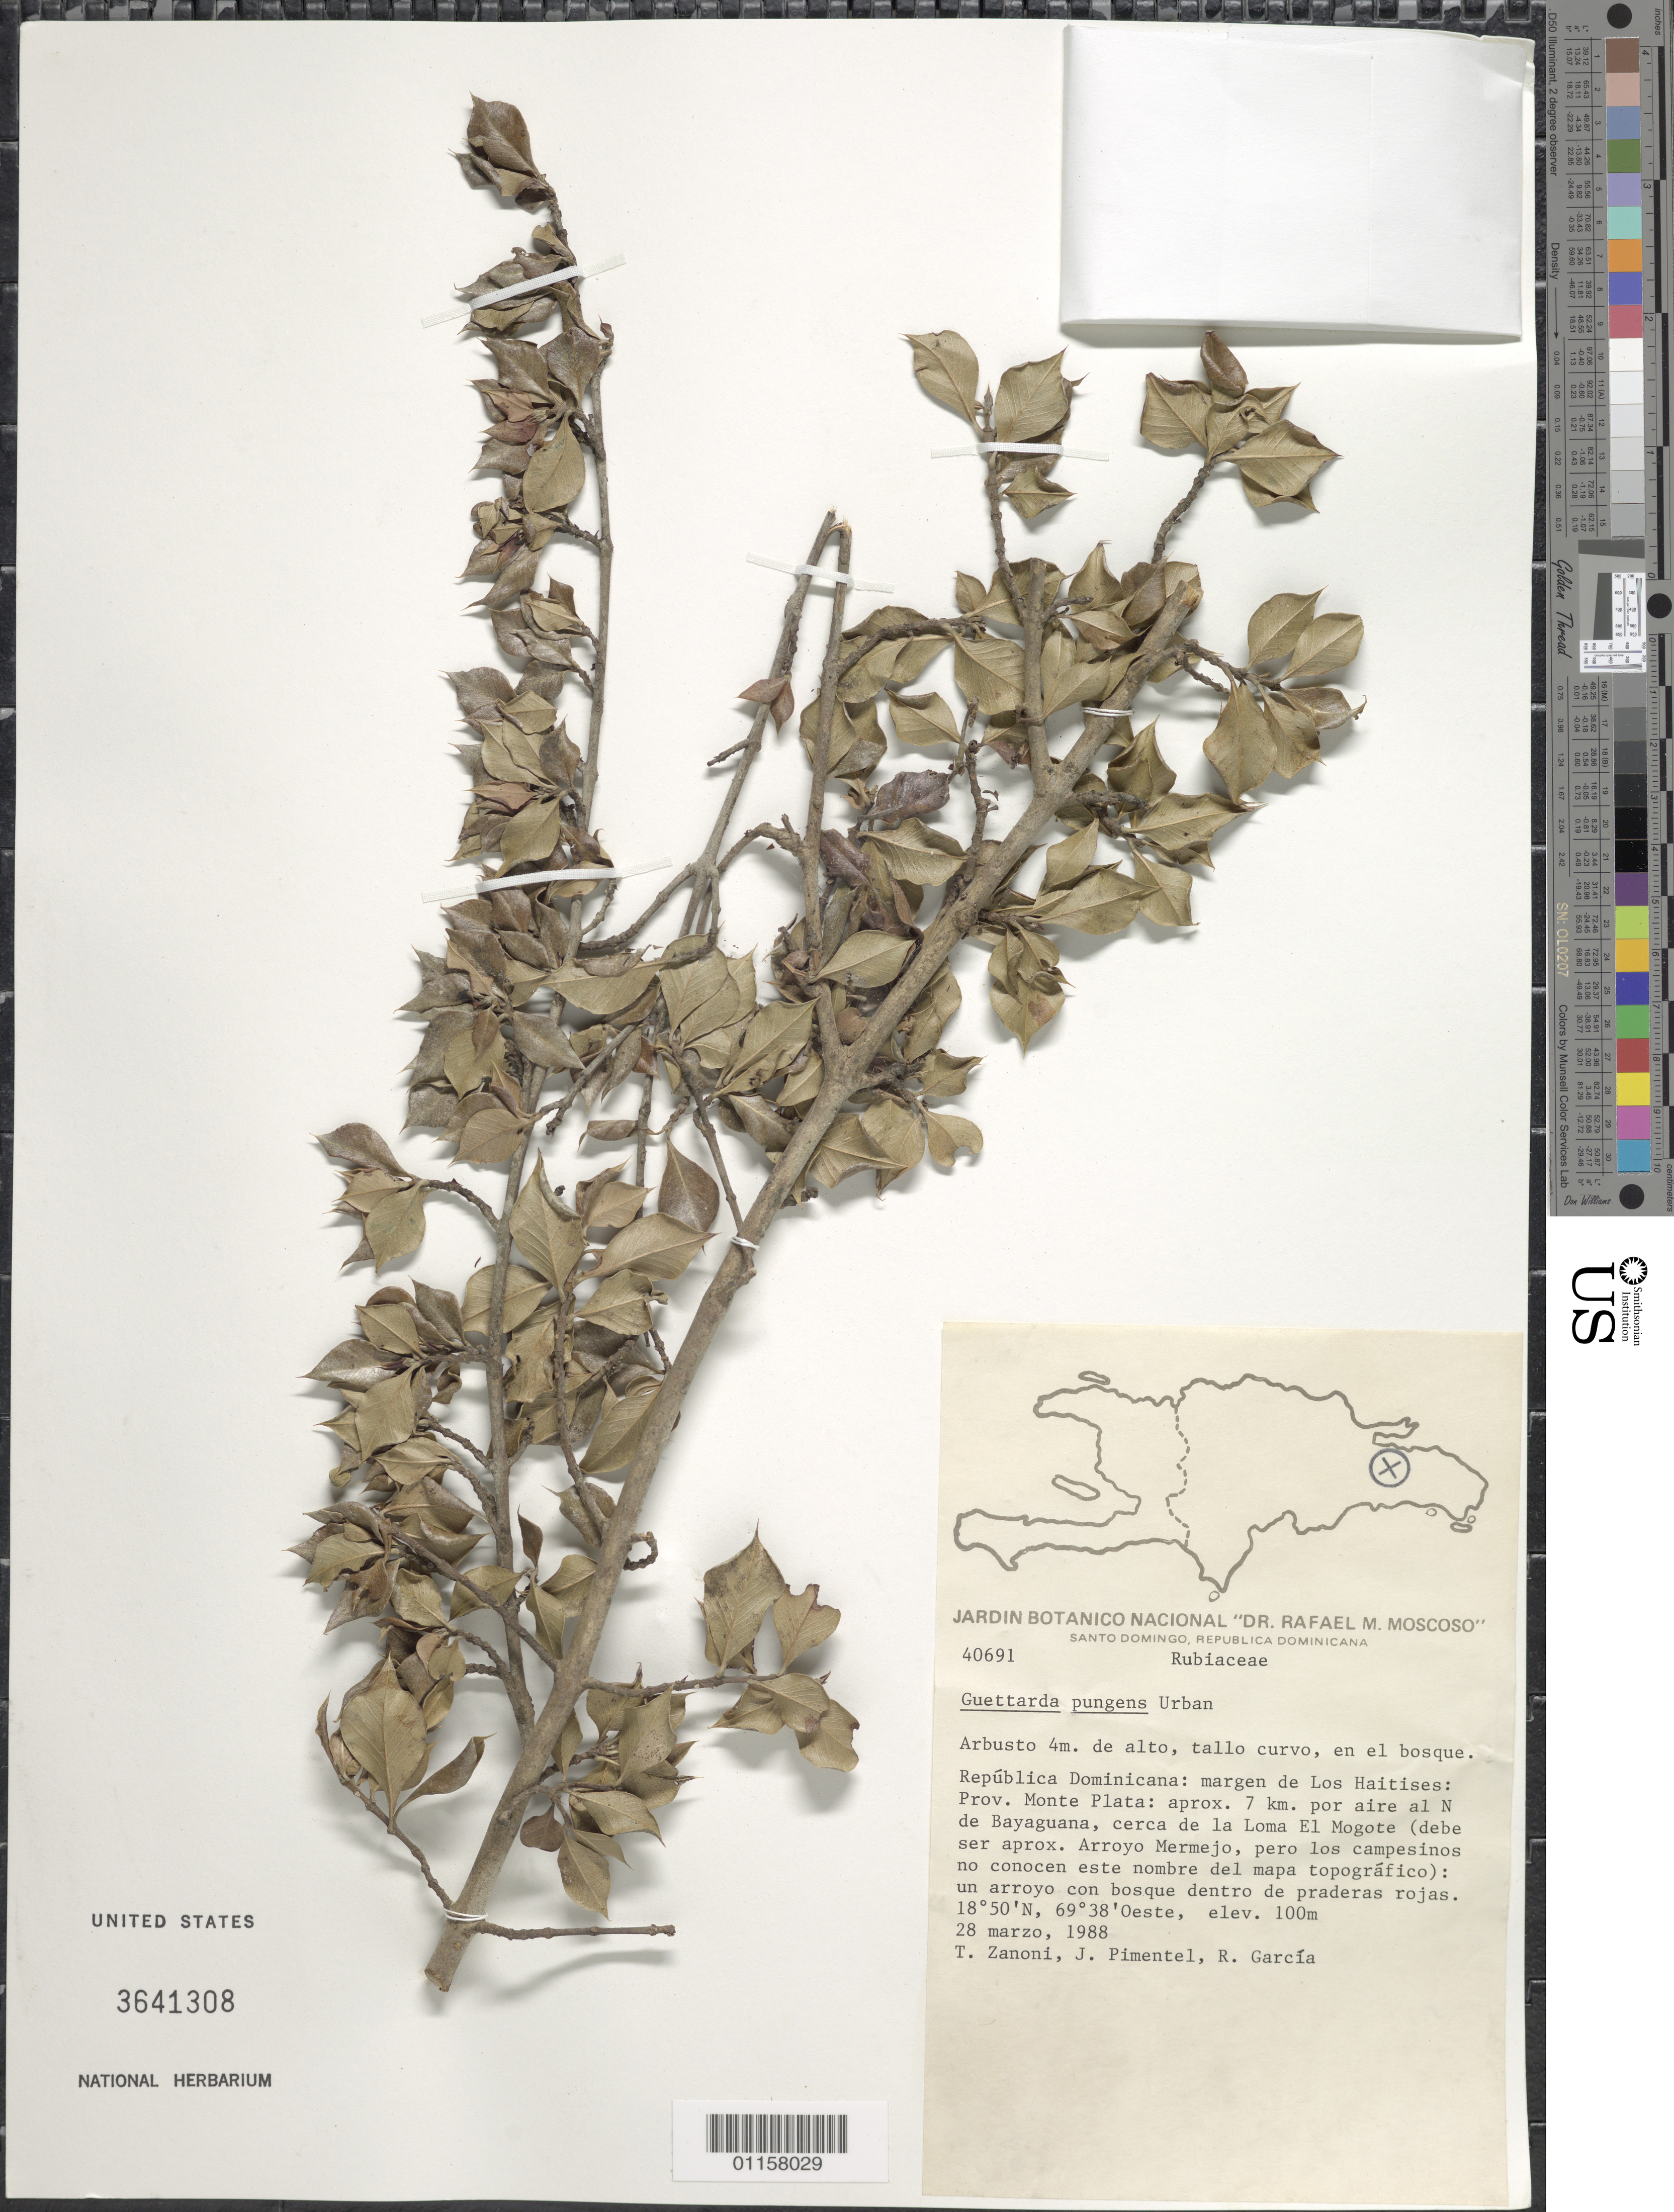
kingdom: Plantae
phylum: Tracheophyta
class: Magnoliopsida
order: Gentianales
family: Rubiaceae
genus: Guettarda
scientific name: Guettarda pungens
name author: Urb.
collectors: T. A. Zanoni, J. Pimentel & R. G. García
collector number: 40691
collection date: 1988-03-28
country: Dominican Republic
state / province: Monte Plata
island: Hispaniola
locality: Margen de Los Haitises; aprox. 7 km por aire al N de Bayaguana, cerca de la Loma El Mogote (debe ser aprox. Arroyo Mermejo, pero los campesinos no conocen este nombre del mapa topográfico).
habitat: Un arroyo con bosque dentro de praderas rojas. En el bosque.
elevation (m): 100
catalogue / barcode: US 3641308